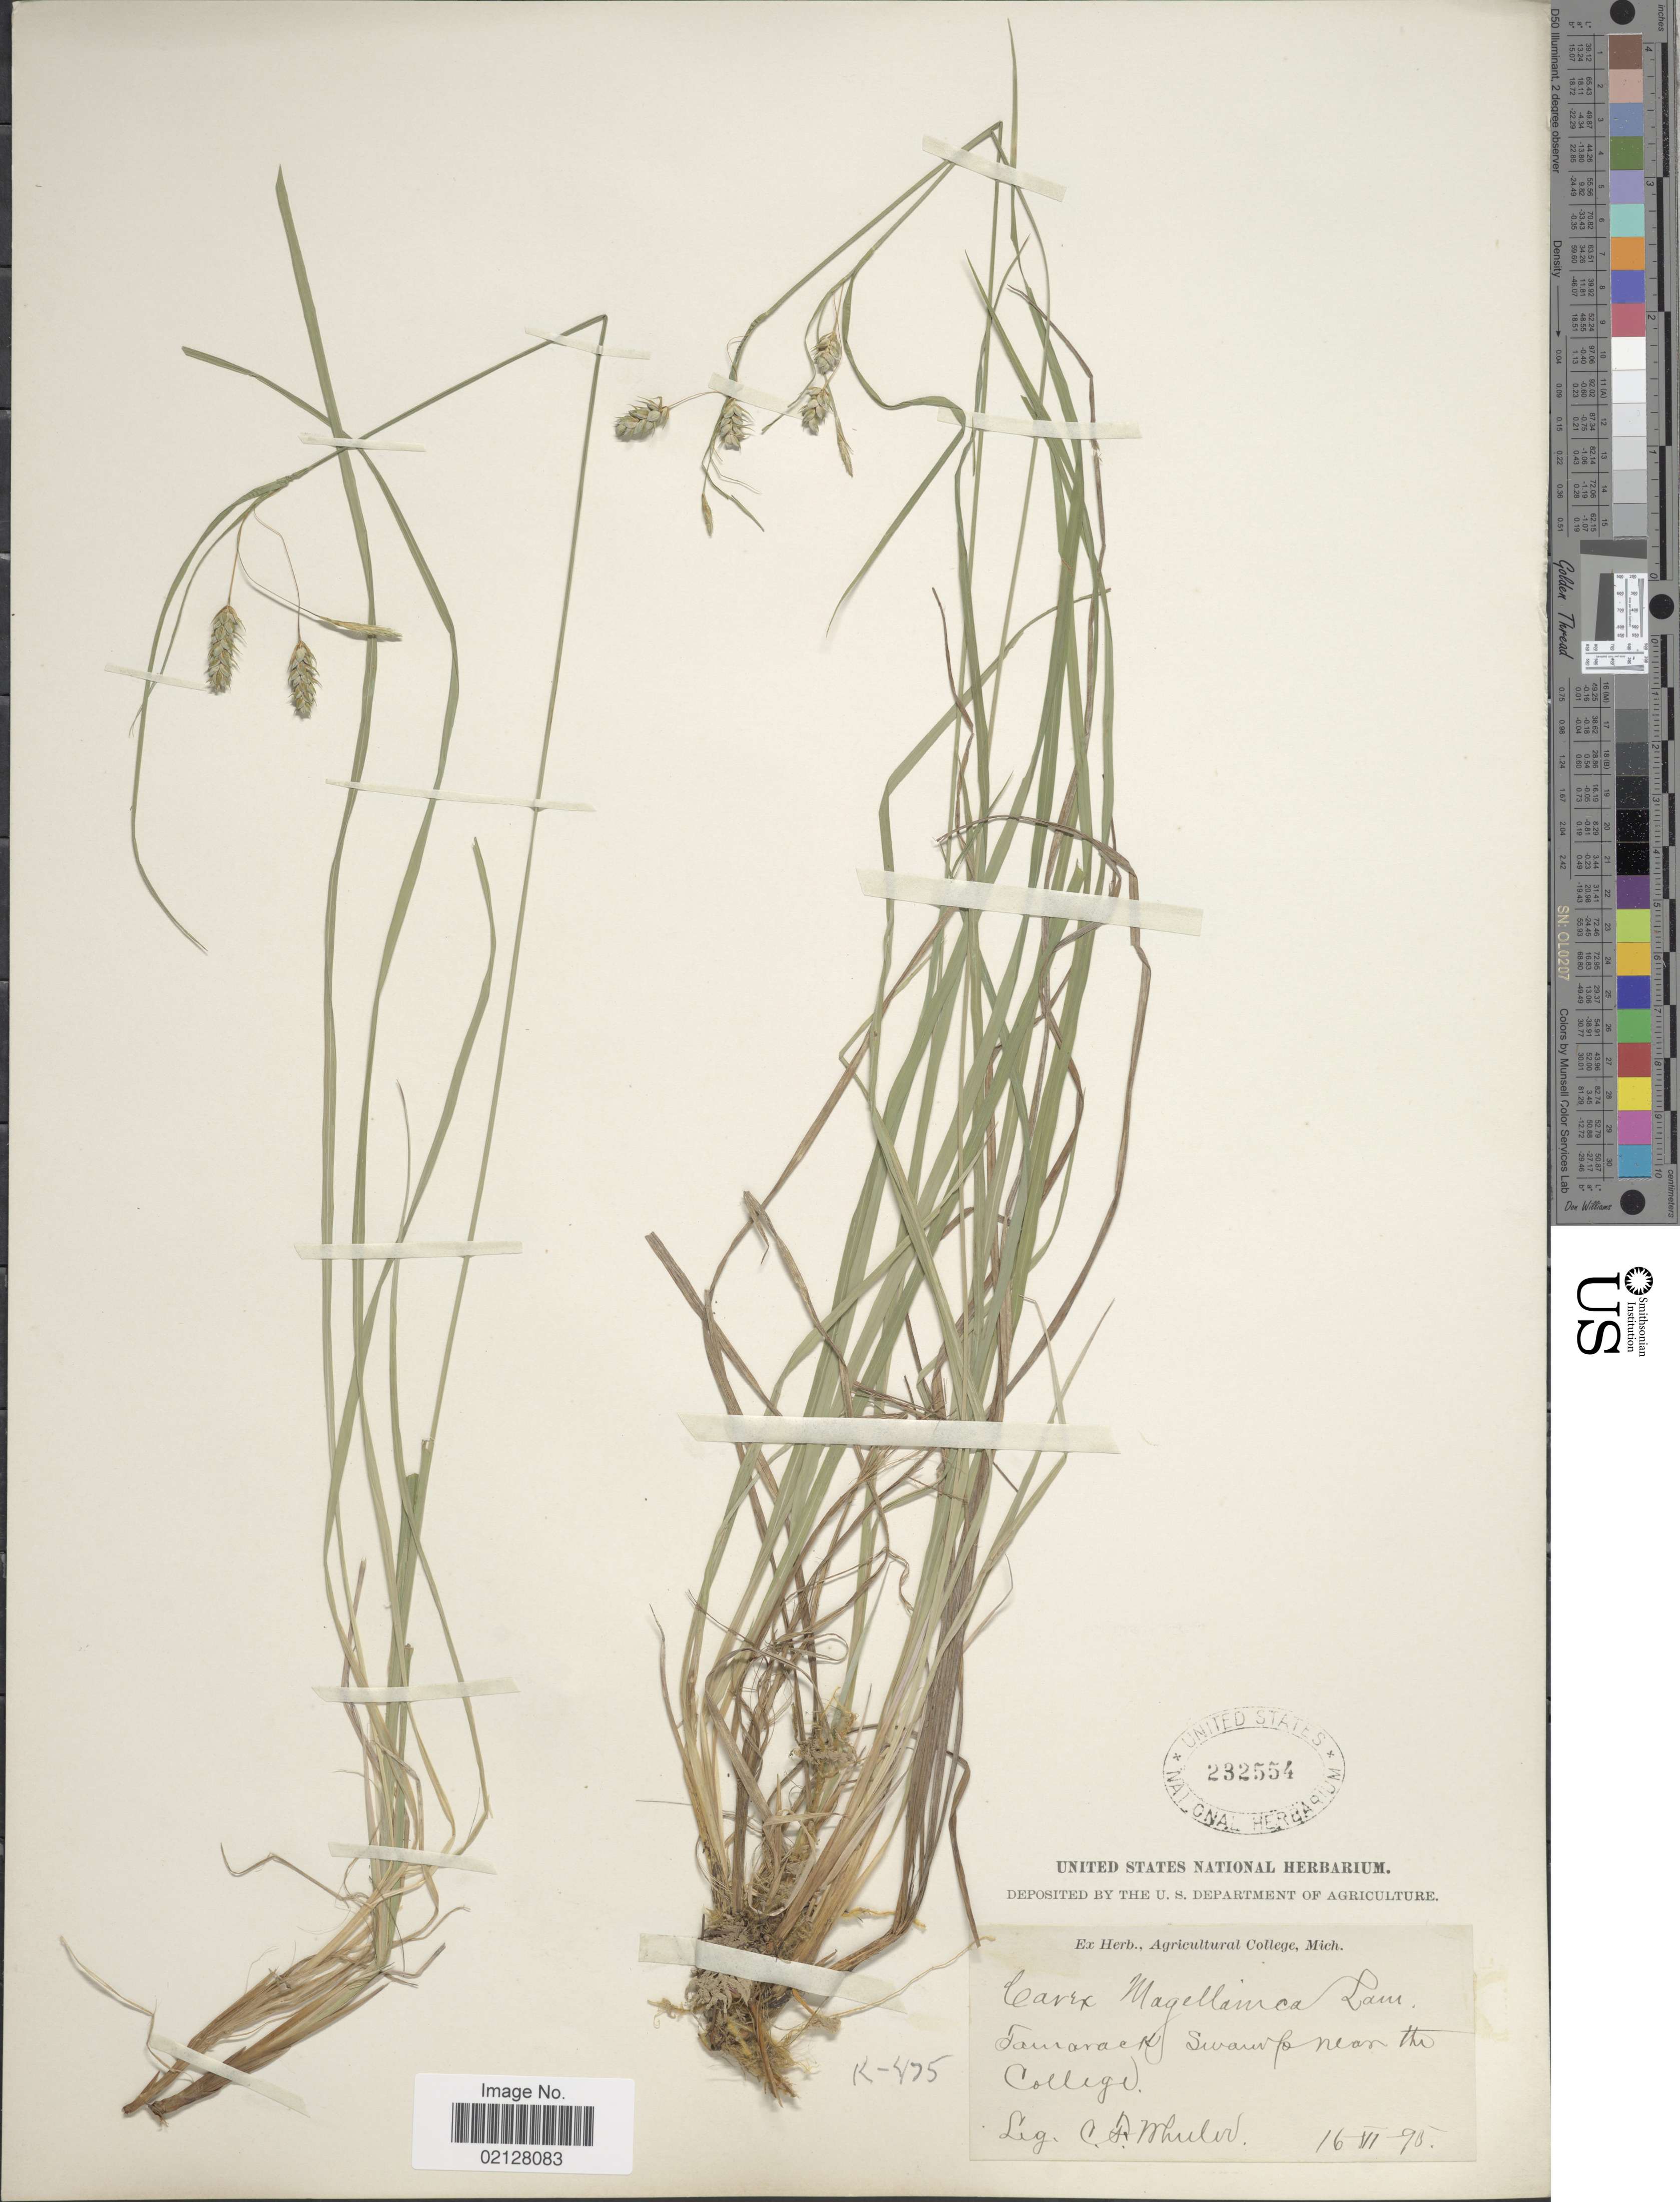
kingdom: Plantae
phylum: Tracheophyta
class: Liliopsida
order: Poales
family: Cyperaceae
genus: Carex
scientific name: Carex magellanica subsp. irrigua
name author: (Wahlenb.) Hiitonen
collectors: C. Wheeler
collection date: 1895-07-16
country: United States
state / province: Michigan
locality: Tamarack Swamp near the College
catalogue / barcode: US 232554